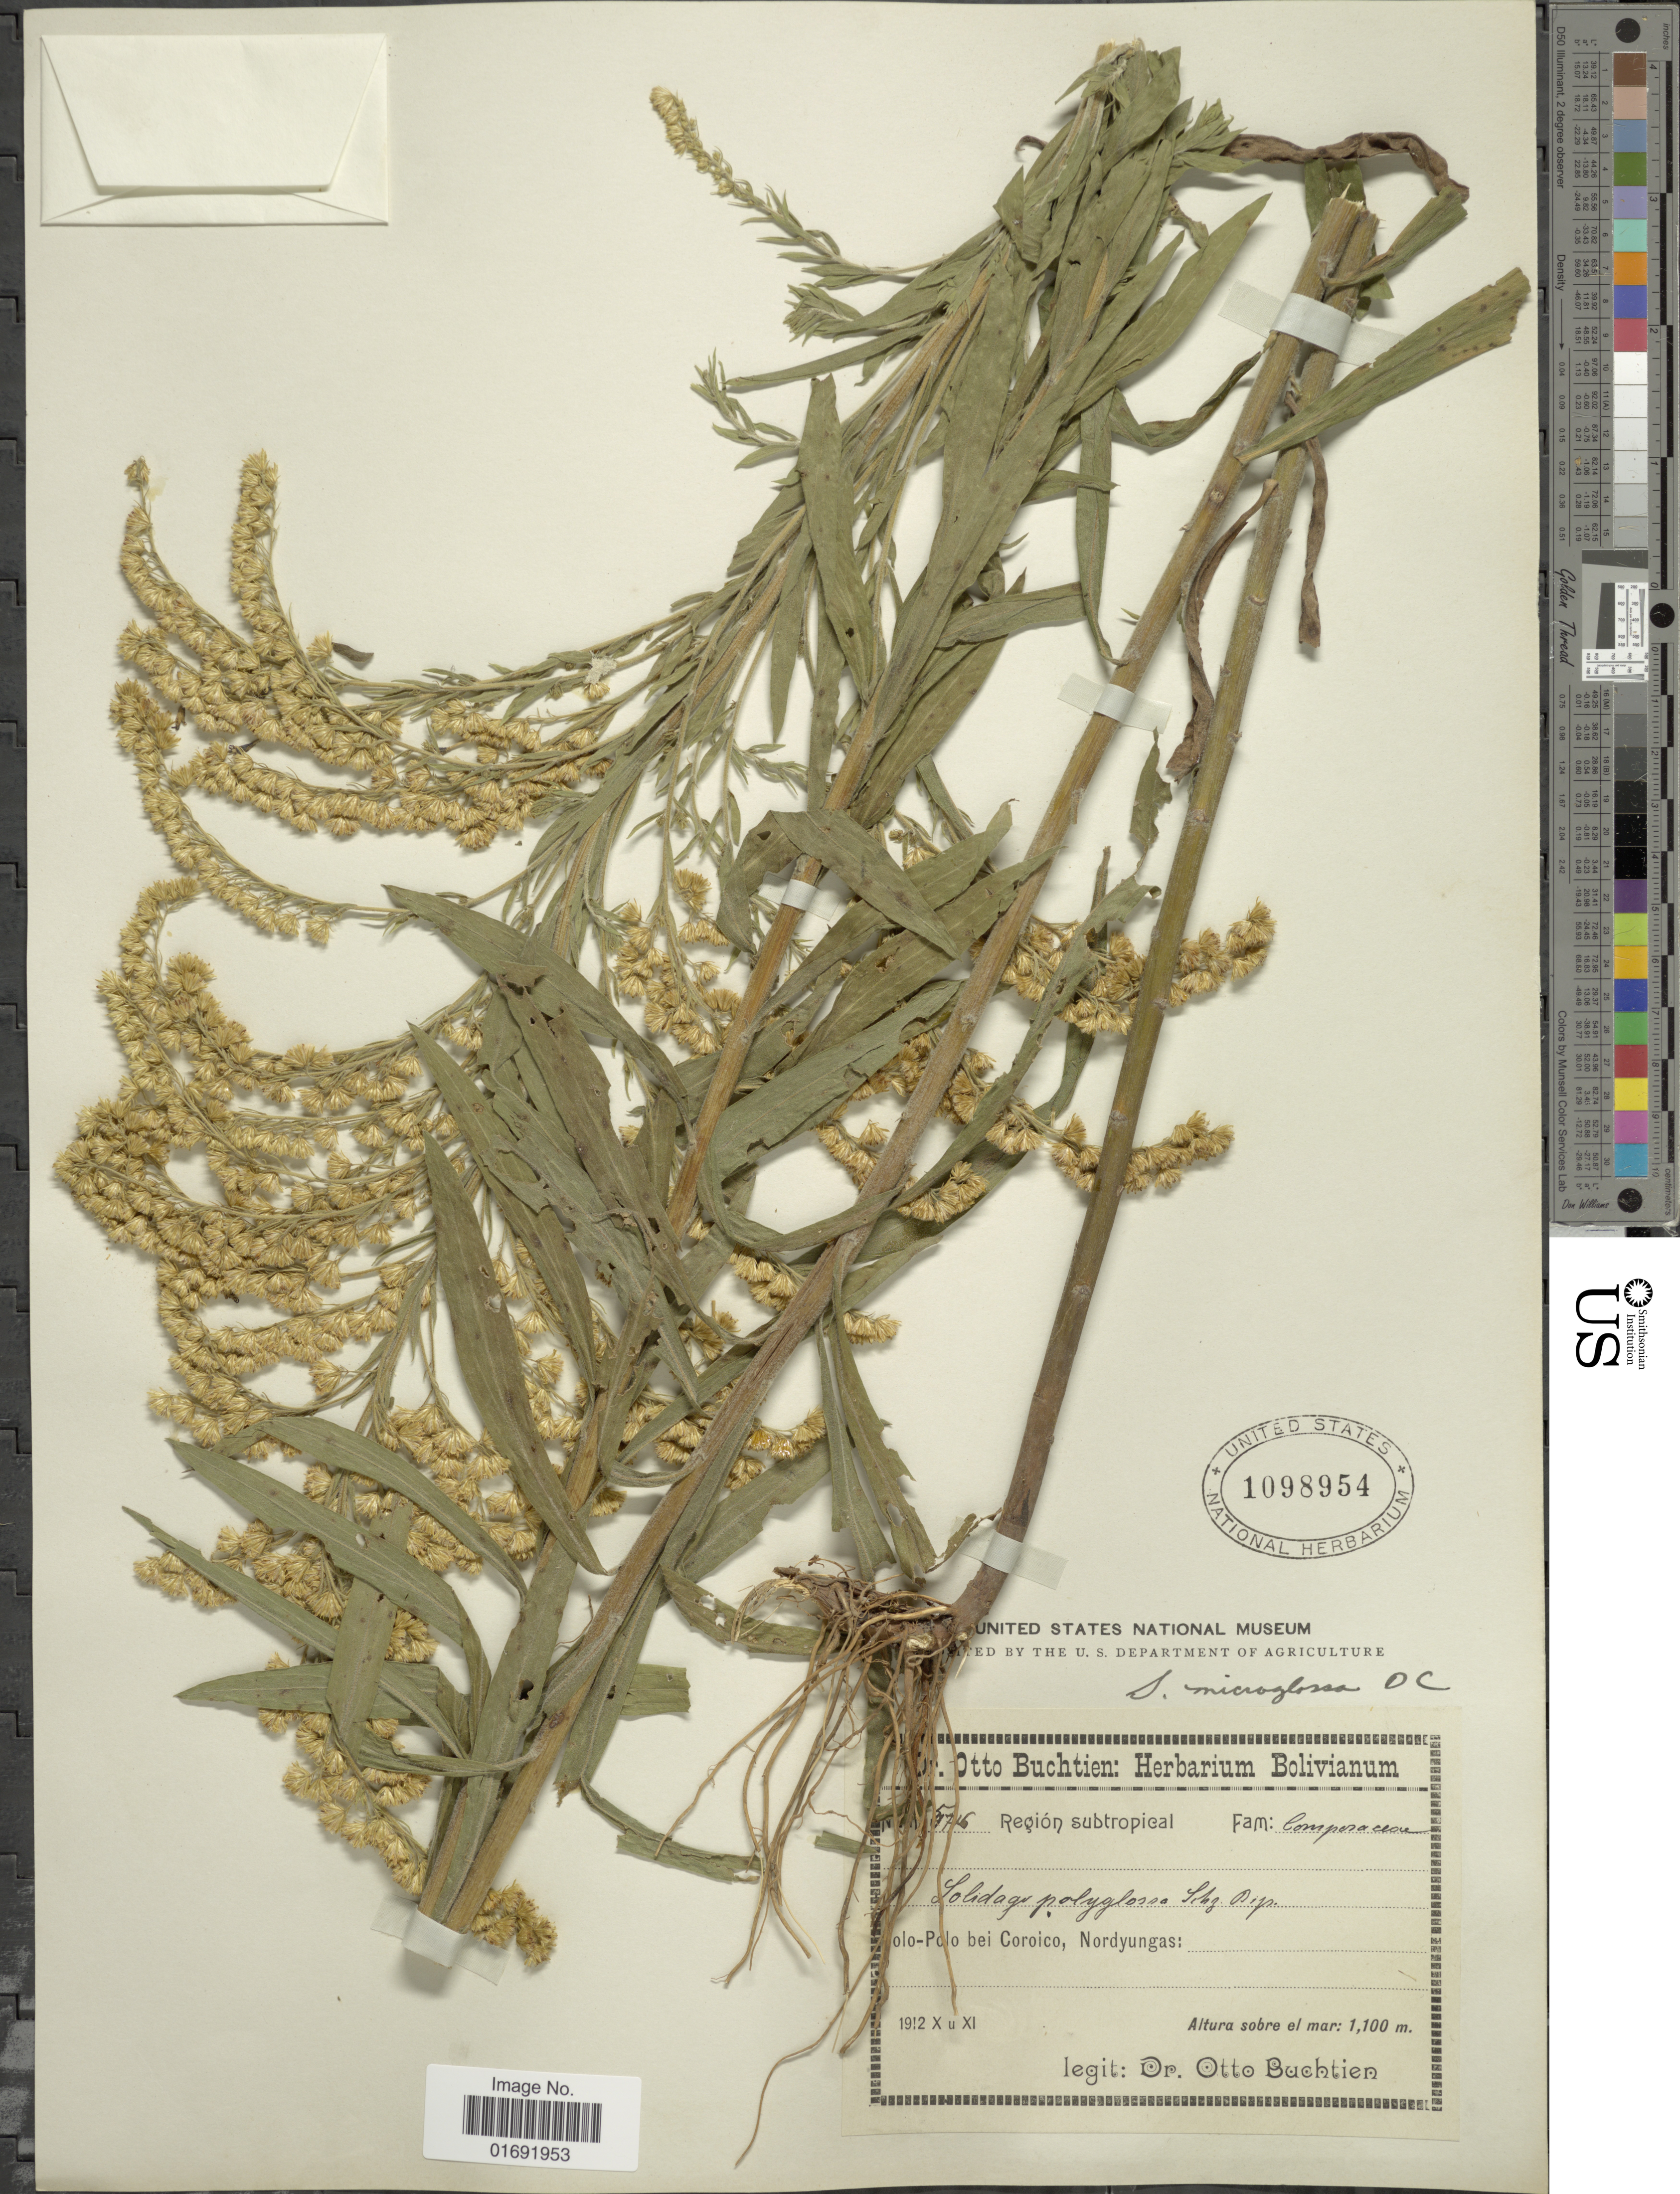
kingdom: Plantae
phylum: Tracheophyta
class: Magnoliopsida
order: Asterales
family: Asteraceae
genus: Solidago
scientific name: Solidago chilensis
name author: Meyen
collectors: O. Buchtien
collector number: !576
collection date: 1912-10/1912-11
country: Bolivia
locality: Polo-Polo bei Coroico, Nordyungas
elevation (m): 1100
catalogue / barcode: US 1098954